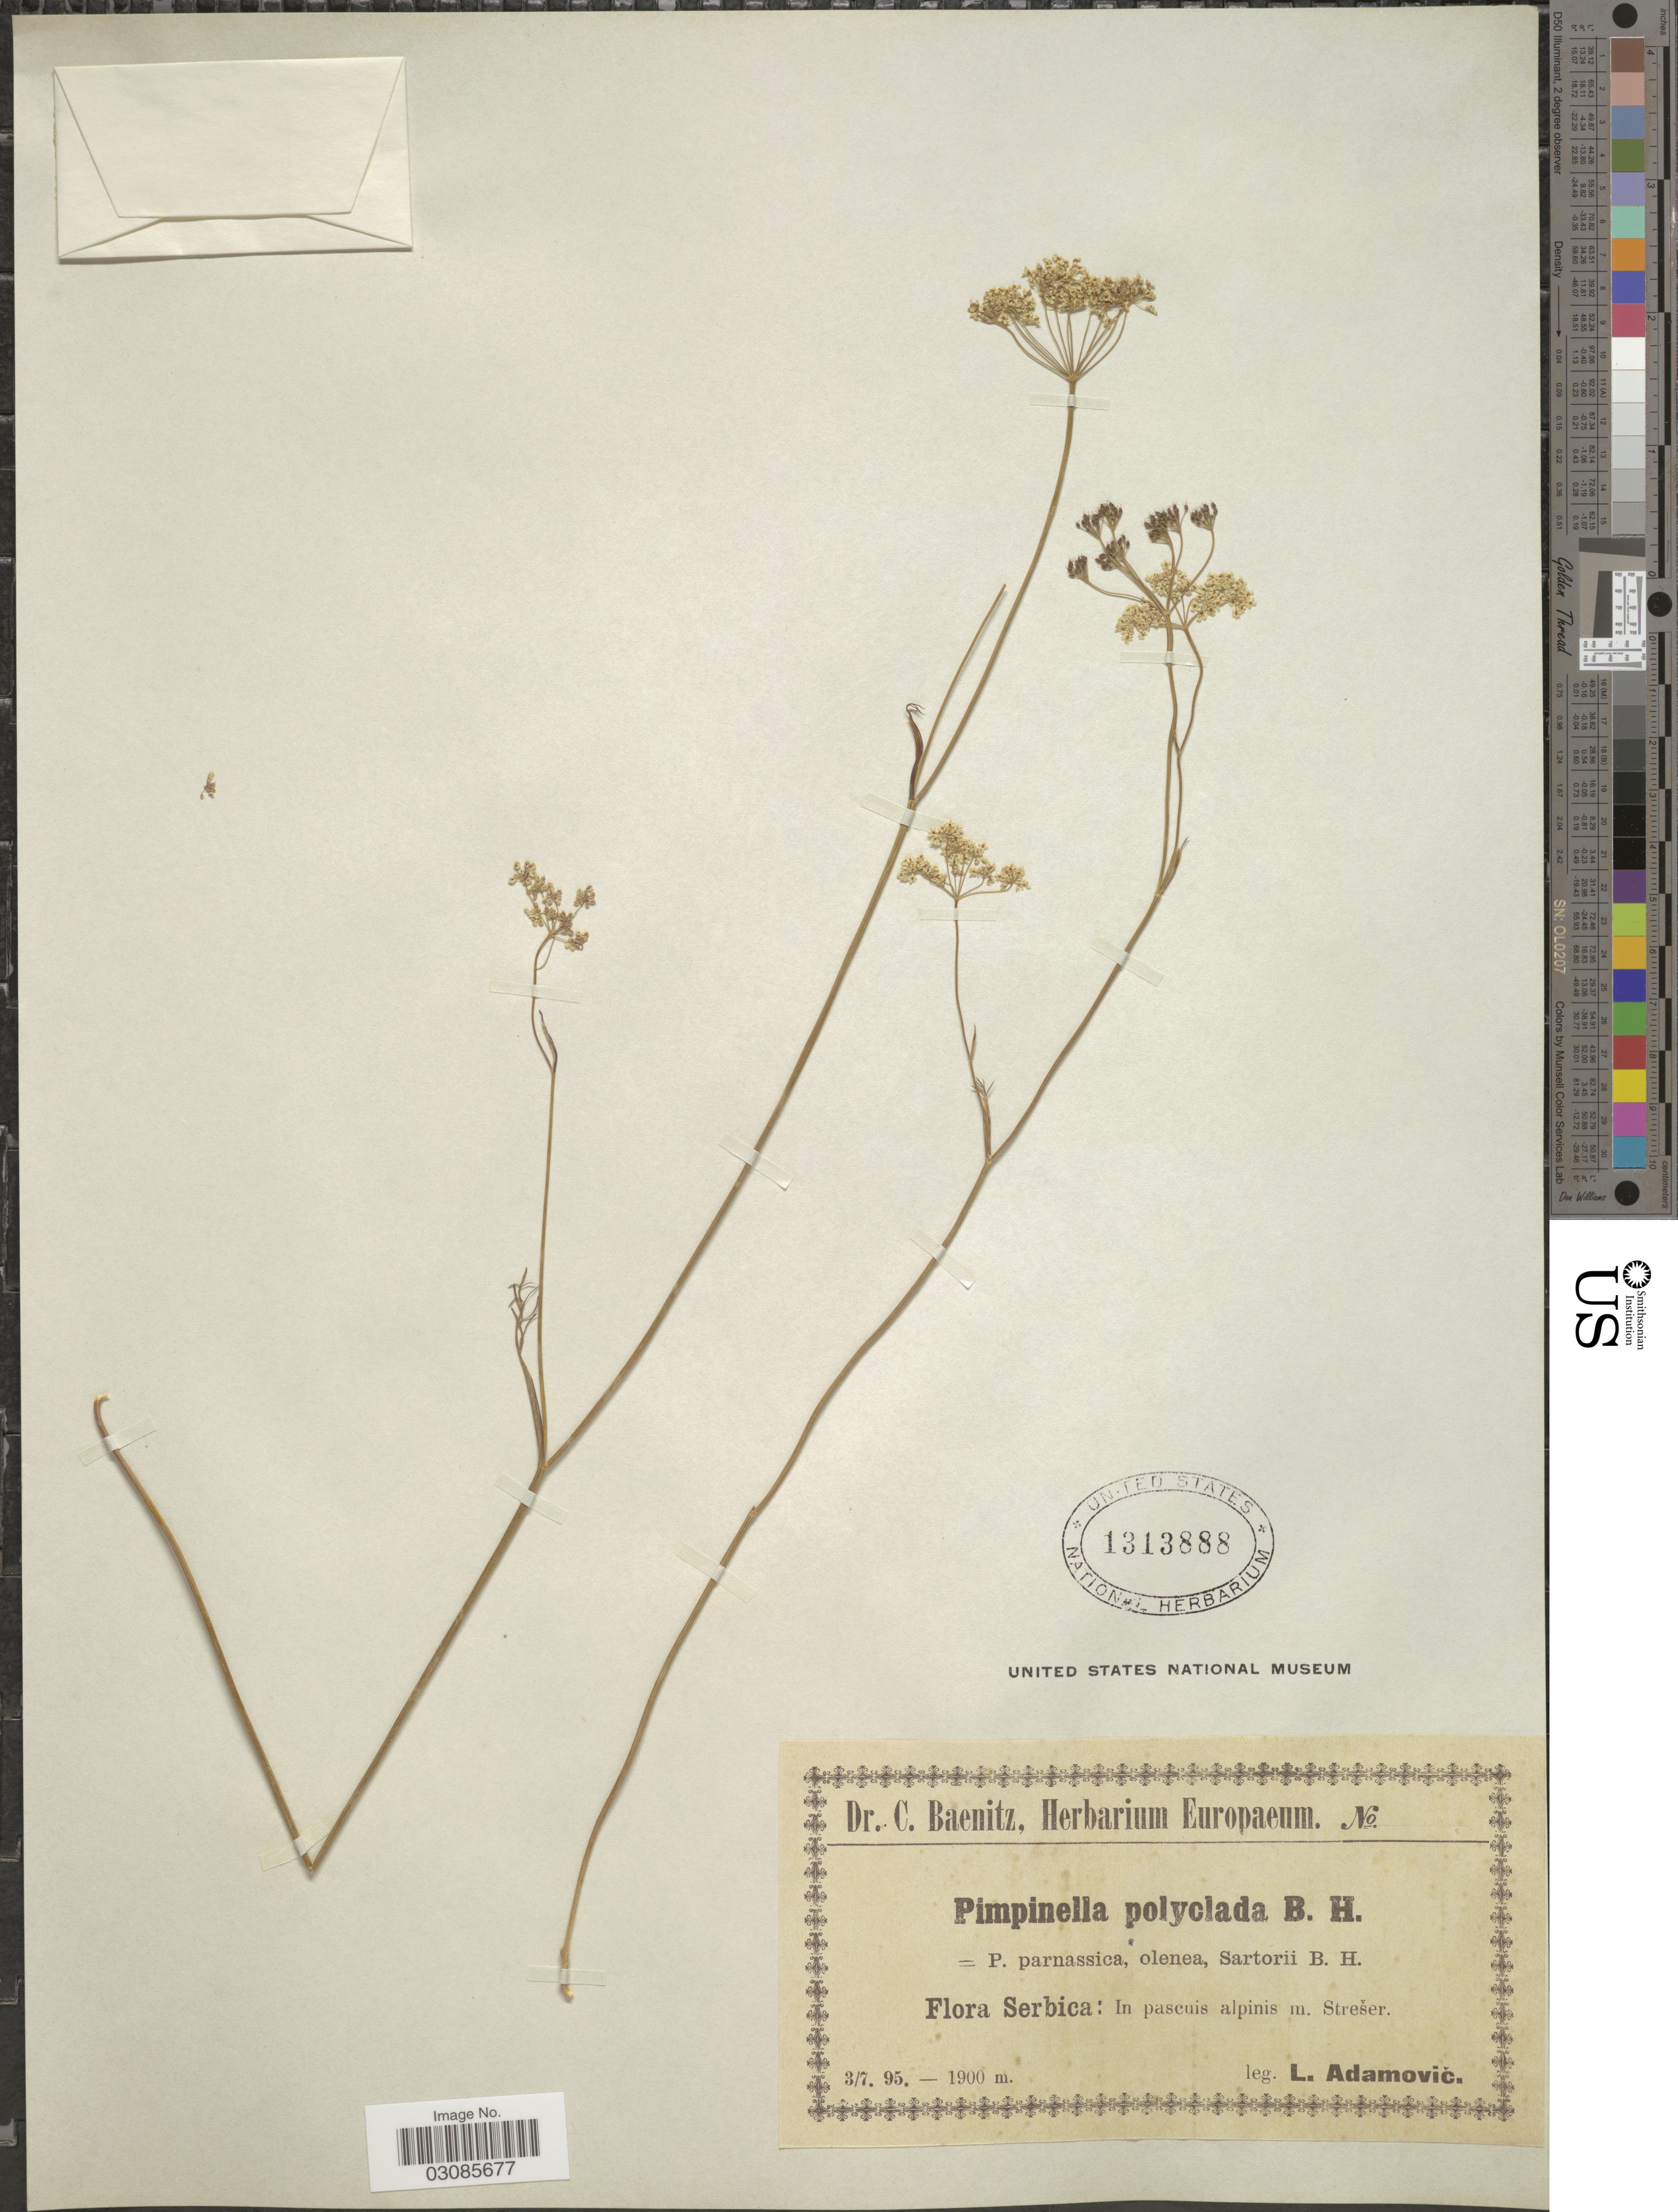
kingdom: Plantae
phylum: Tracheophyta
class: Magnoliopsida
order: Apiales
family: Apiaceae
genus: Pimpinella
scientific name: Pimpinella polyclada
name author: Boiss. & Heldr.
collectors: L. Adamović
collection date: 1895-07-03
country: Serbia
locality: Serbica: In pascuis alpinis m. Strešer.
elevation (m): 1900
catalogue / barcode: US 1313888